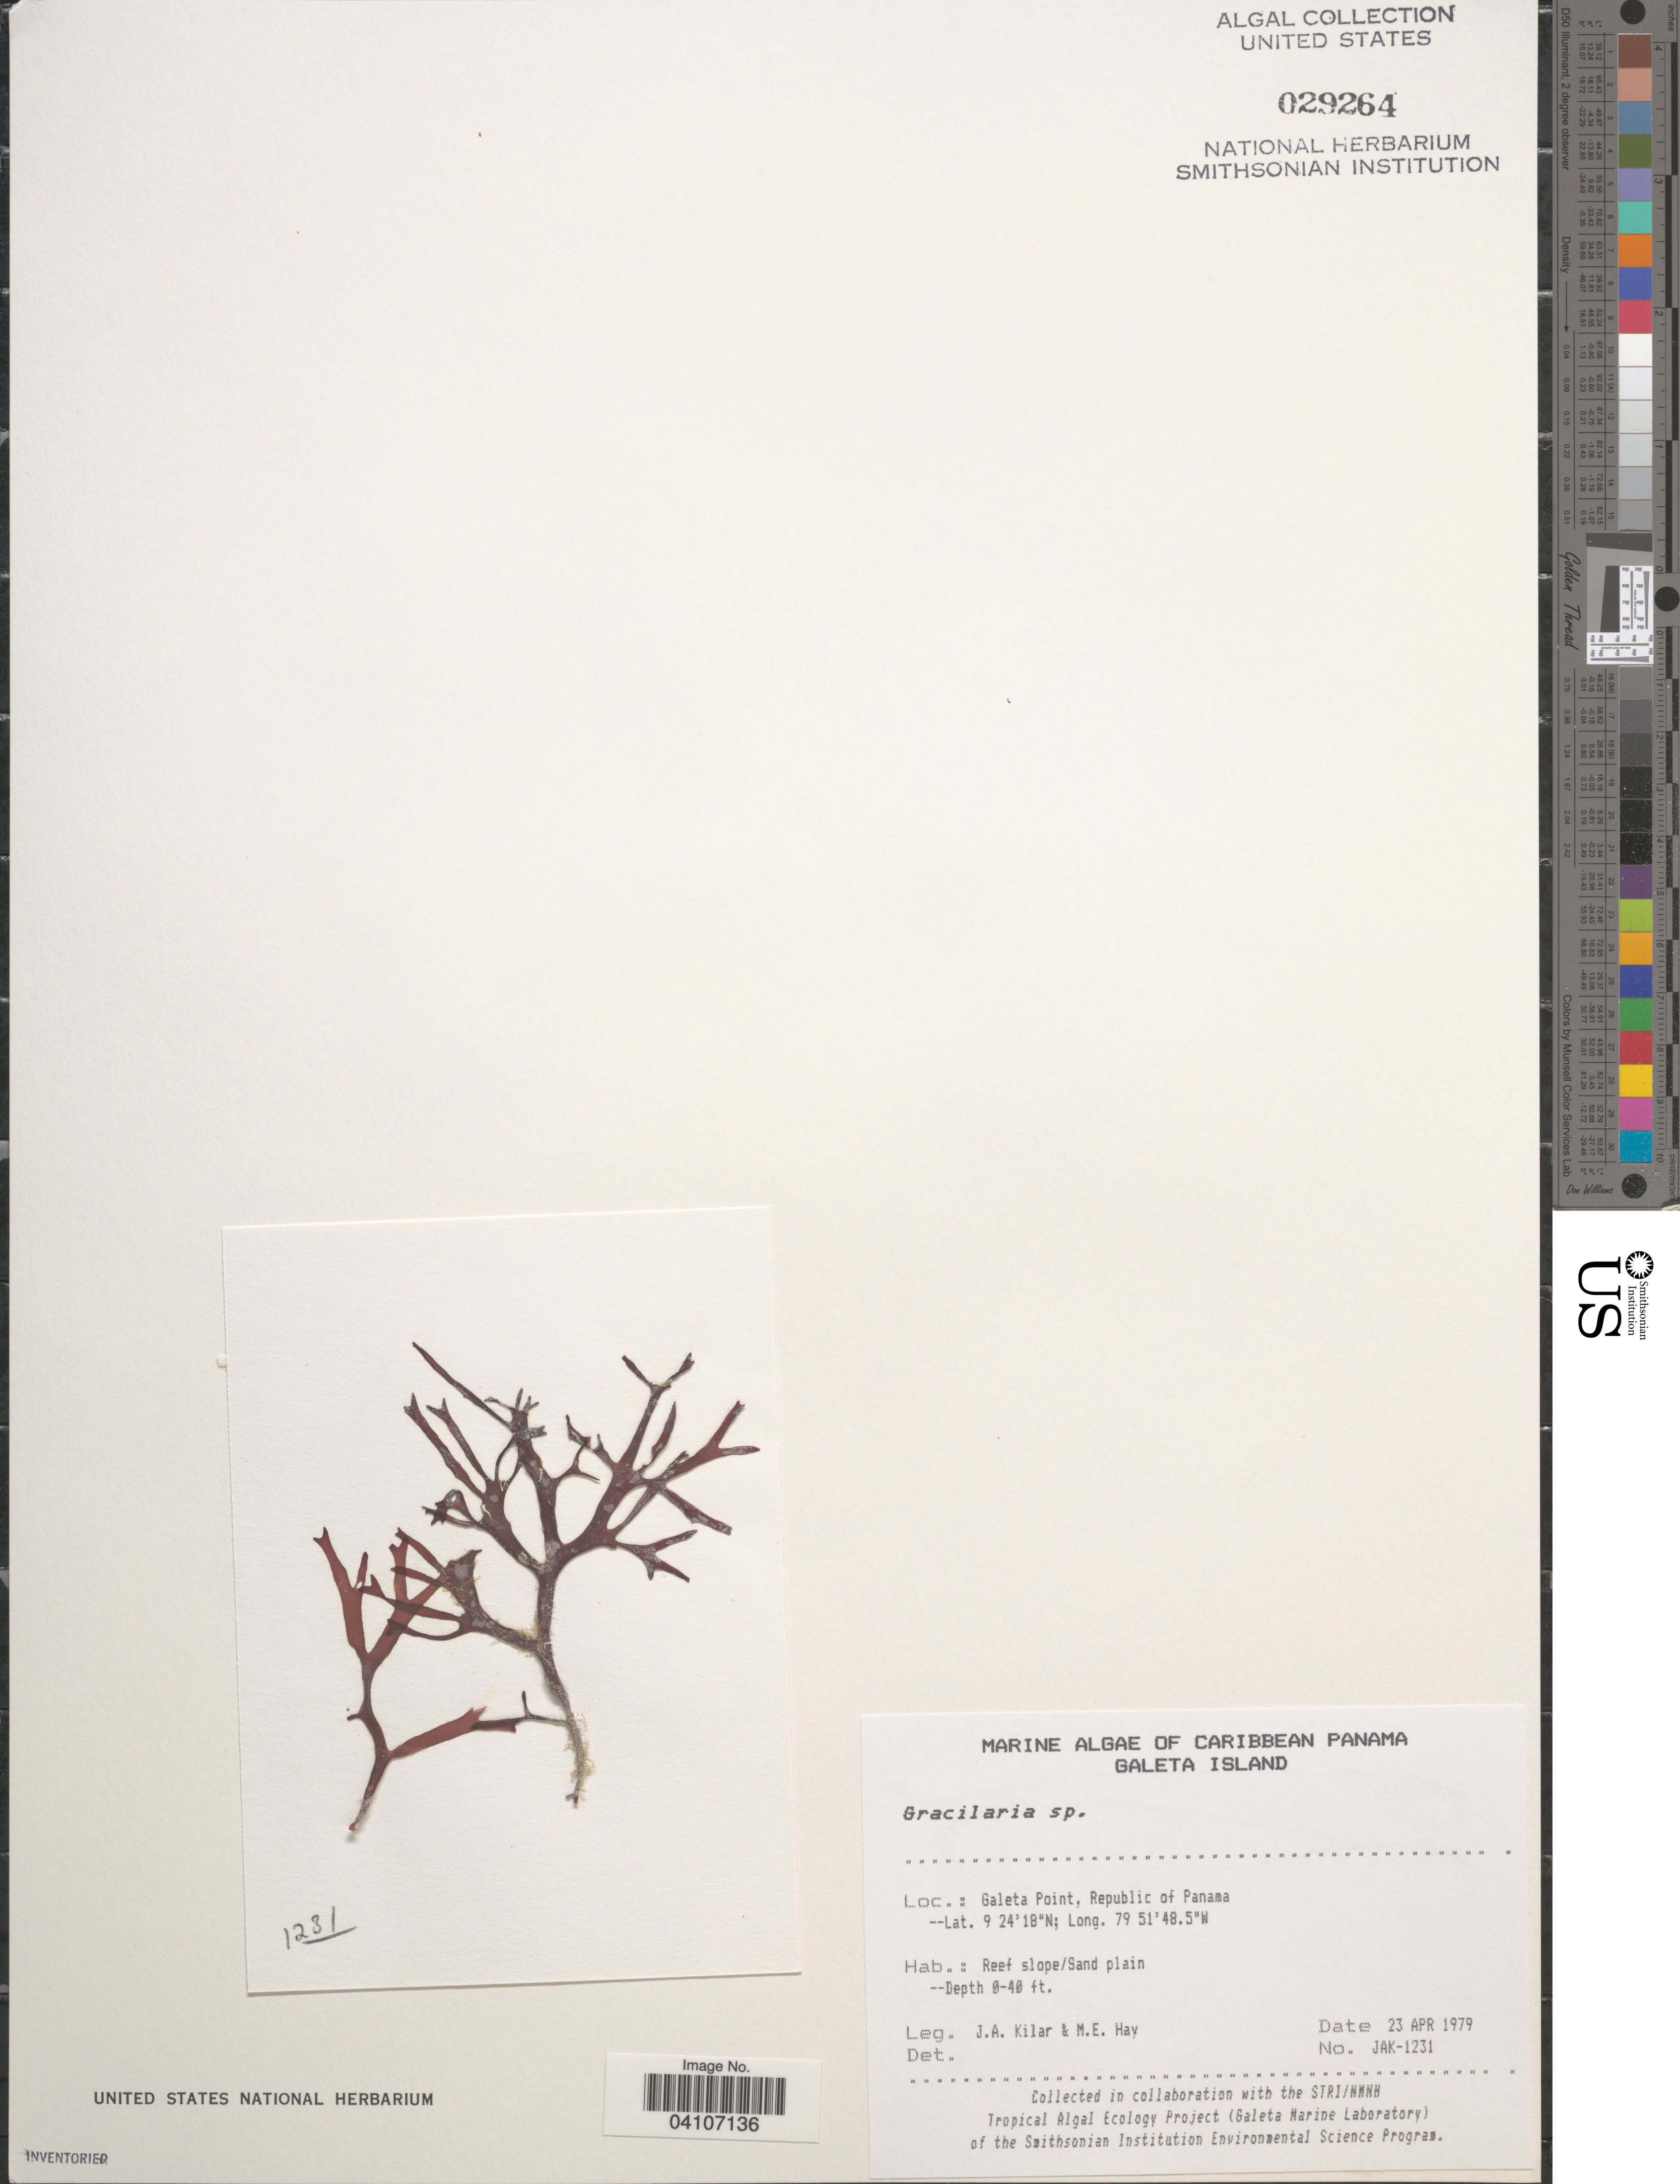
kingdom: Plantae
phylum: Rhodophyta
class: Florideophyceae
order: Gracilariales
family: Gracilariaceae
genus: Gracilaria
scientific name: Gracilaria sp.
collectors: J. A. Kilar & M. E. Hay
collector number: JAK-1231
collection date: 1979-04-23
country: Panama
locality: Caribbean Panama. Galeta Island. Galeta Point, Republic of Panama.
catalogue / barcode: US 29264